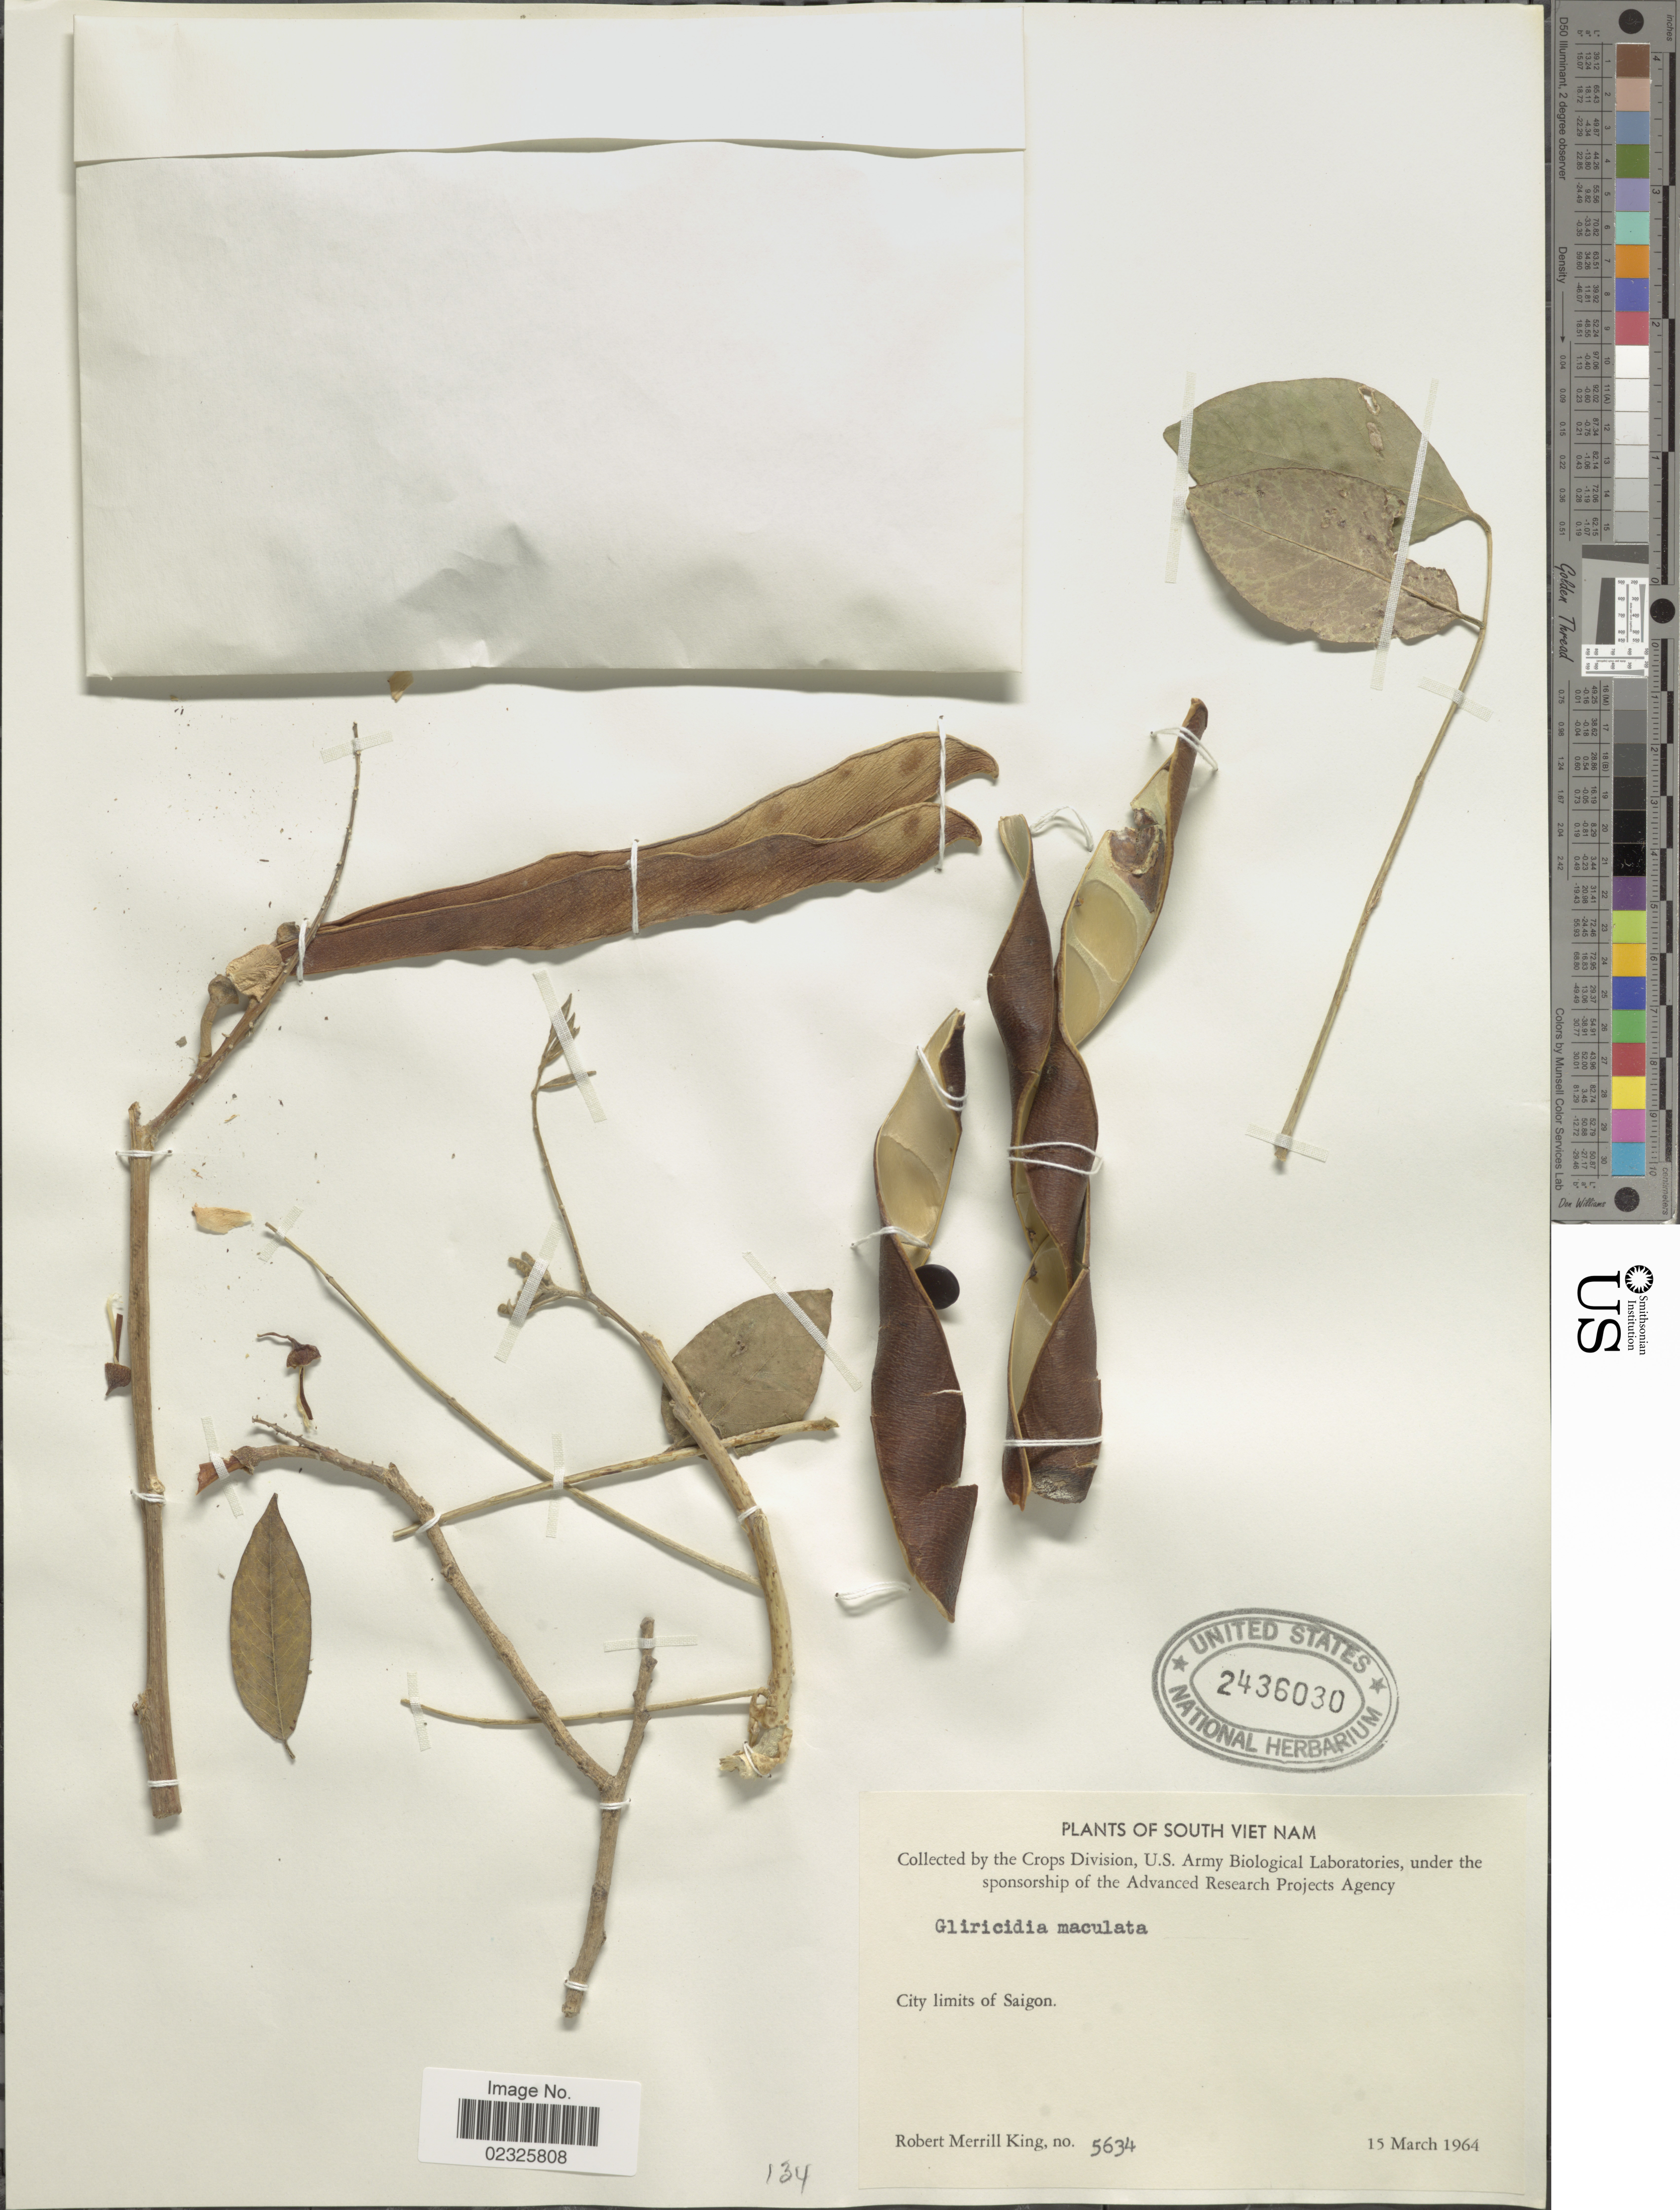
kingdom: Plantae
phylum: Tracheophyta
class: Magnoliopsida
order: Fabales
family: Fabaceae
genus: Gliricidia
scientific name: Gliricidia sepium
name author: (Jacq.) Kunth ex Walp.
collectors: R. M. King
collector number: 5634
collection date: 1964-03-15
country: Vietnam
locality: City limits of Saigon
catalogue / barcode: US 2436030